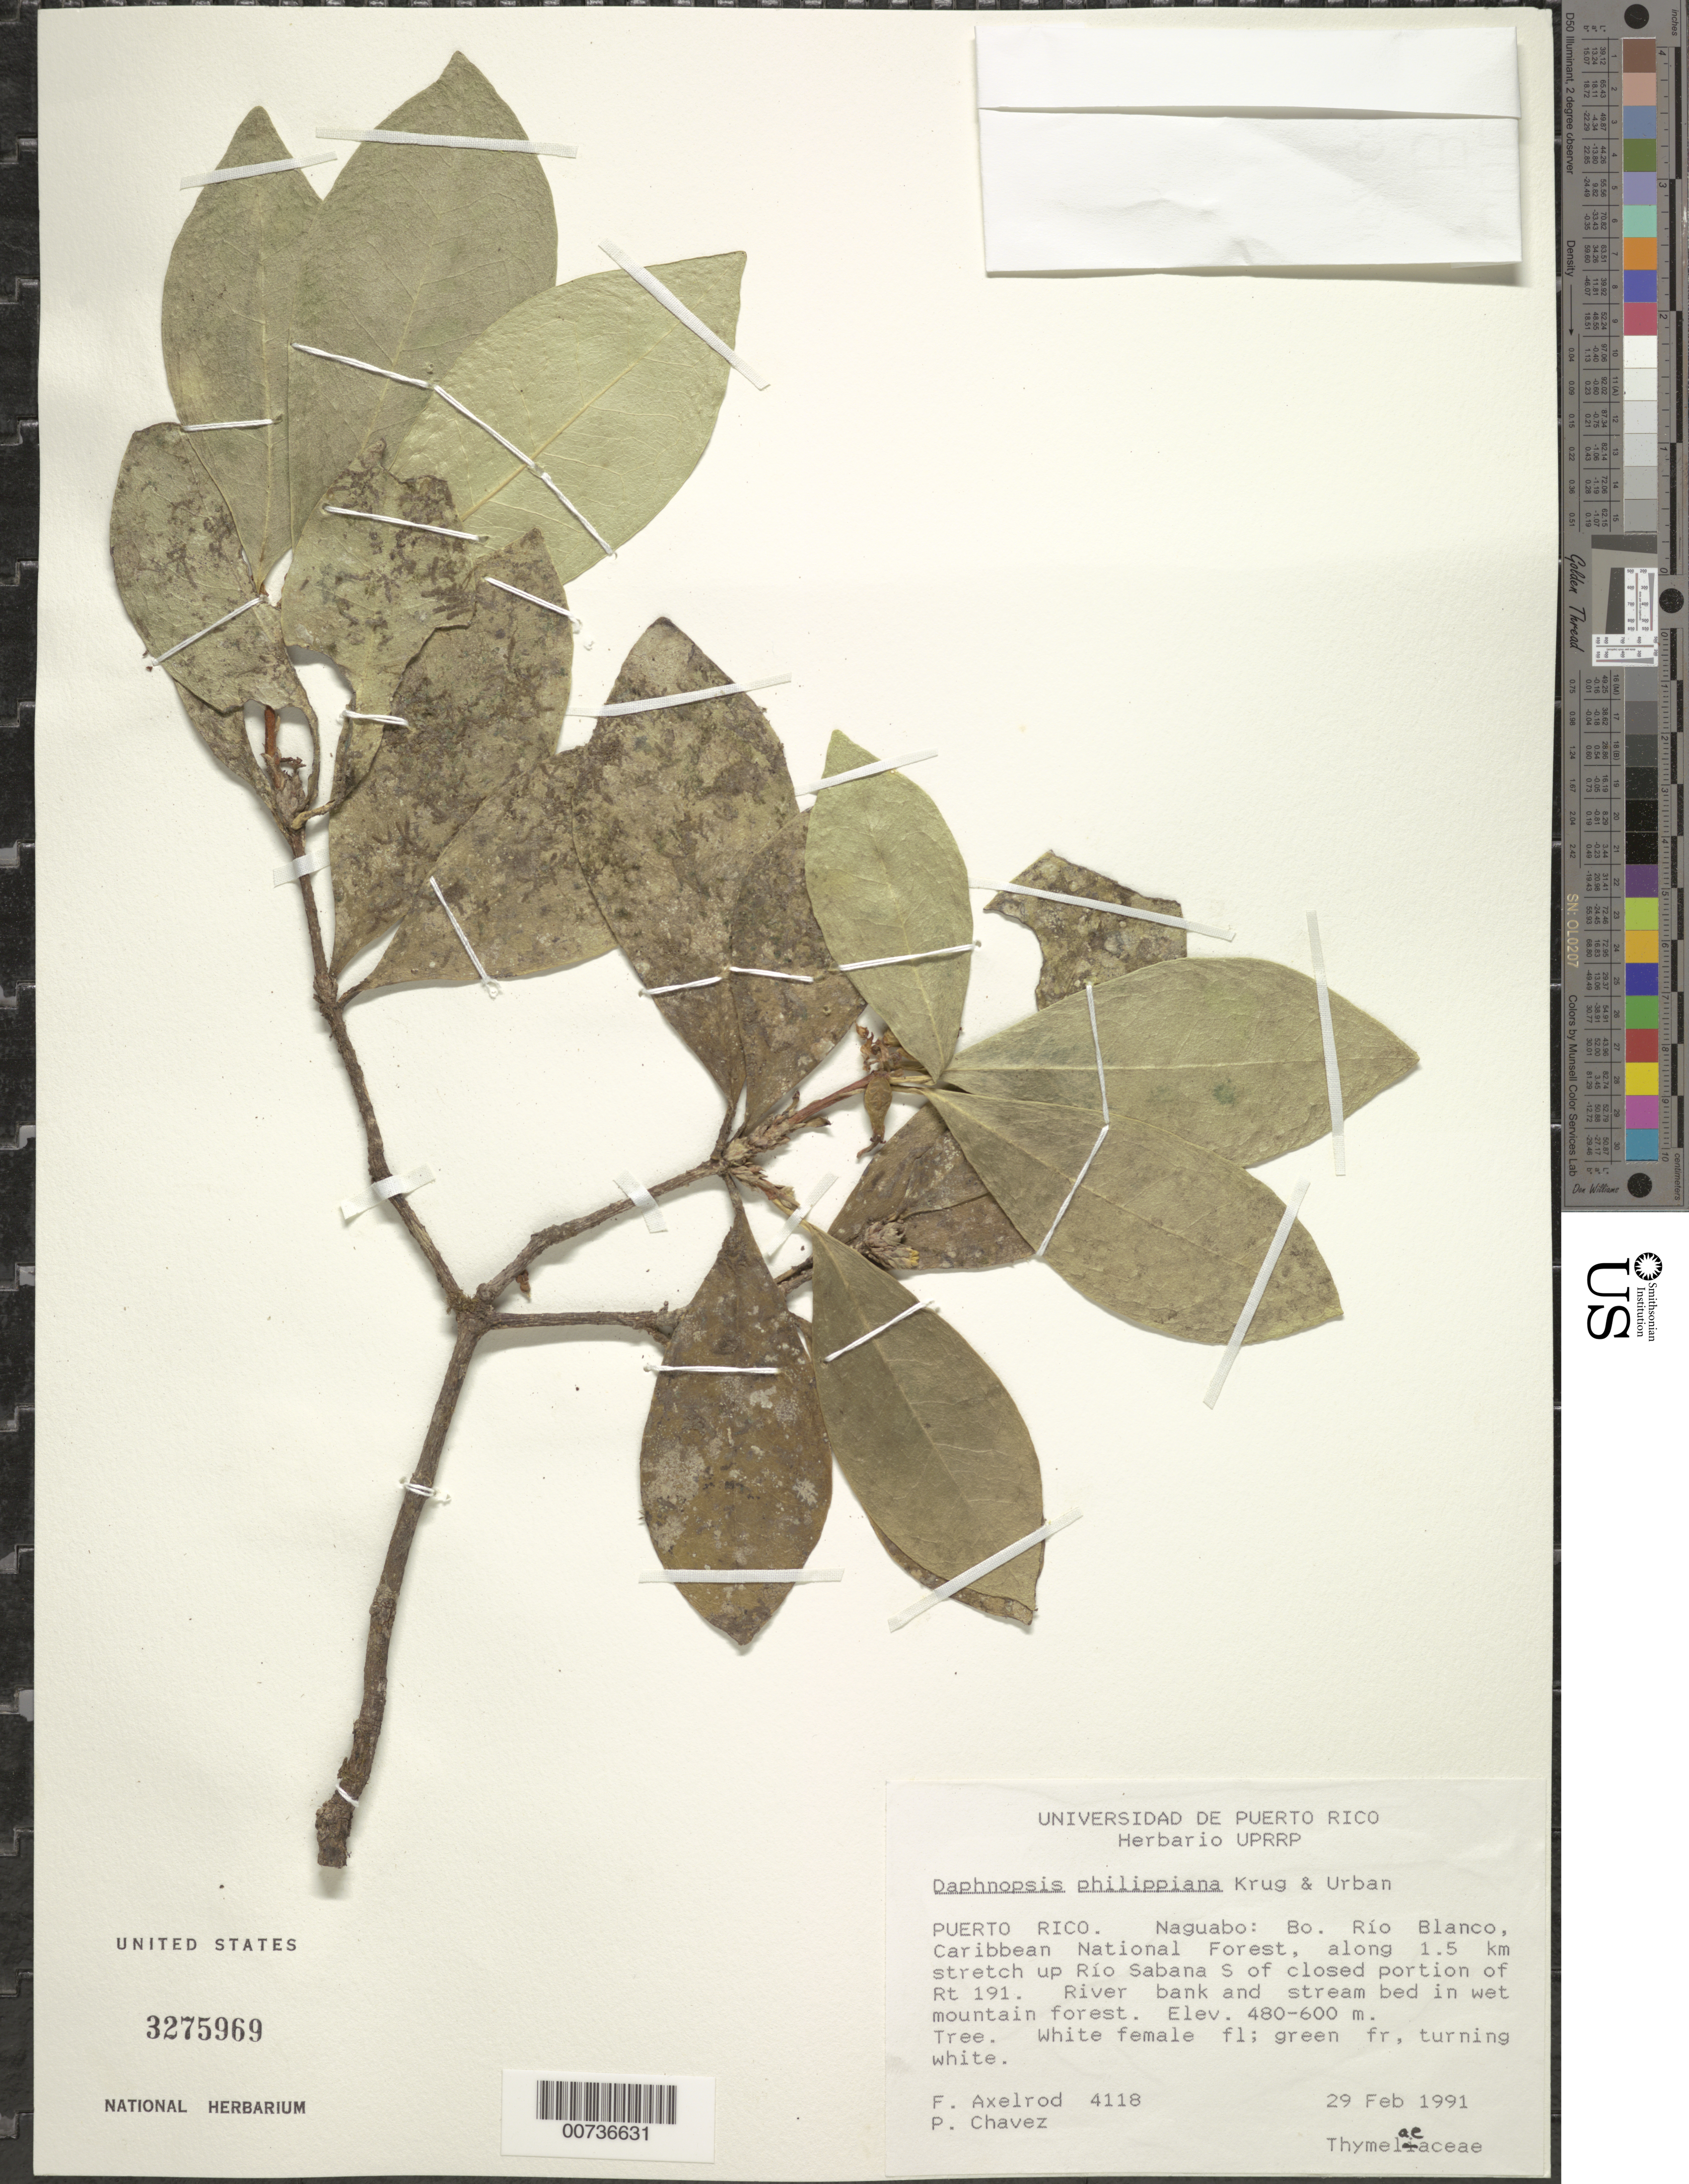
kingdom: Plantae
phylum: Tracheophyta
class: Magnoliopsida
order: Malvales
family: Thymelaeaceae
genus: Daphnopsis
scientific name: Daphnopsis philippiana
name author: Krug & Urb.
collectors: F. S. Axelrod & P. Chavez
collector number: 4118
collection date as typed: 29 Feb 1991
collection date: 1991-02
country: Puerto Rico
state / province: Naguabo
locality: Naguabo: Barrio Río Blanco, Caribbean National Forest, along 1.5 km stretch up Río Sabana S of closed portion of Rt 191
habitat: River bank and stream bed inwet mountain forest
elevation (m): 480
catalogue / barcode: US 3275969